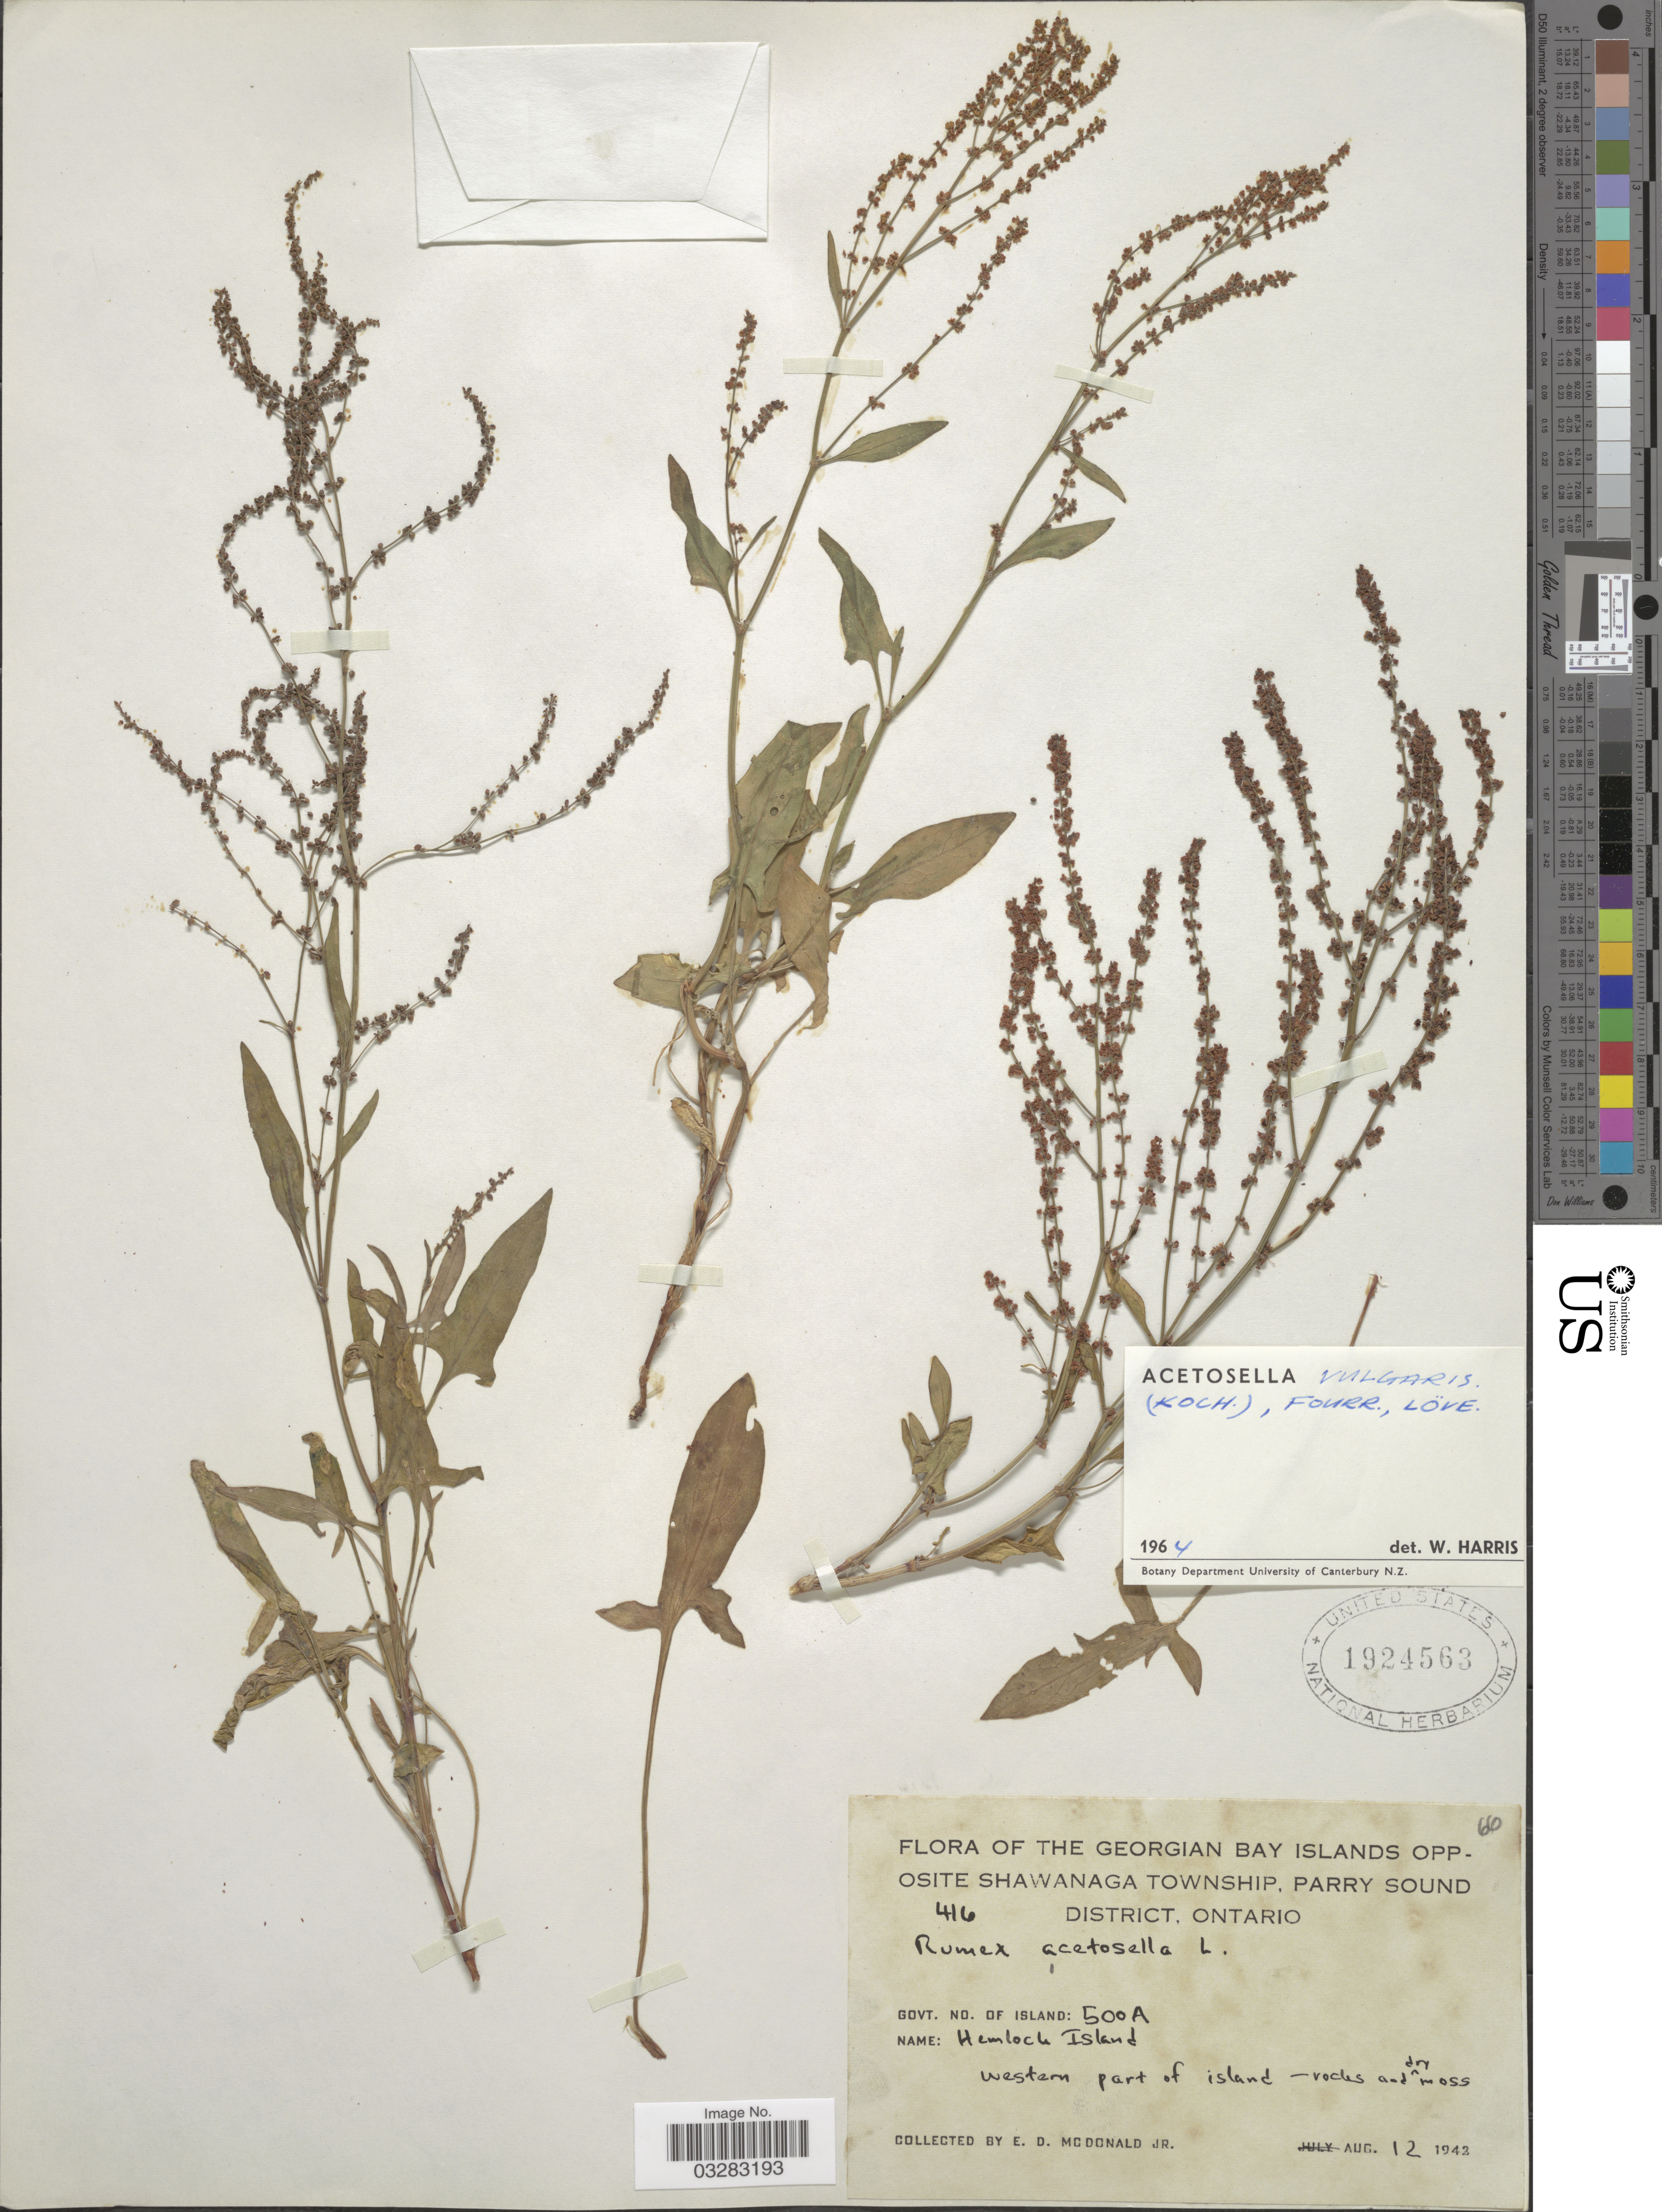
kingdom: Plantae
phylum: Tracheophyta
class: Magnoliopsida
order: Caryophyllales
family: Polygonaceae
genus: Rumex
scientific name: Rumex acetosella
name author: L.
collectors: E. D. McDonald Jr.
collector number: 416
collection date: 1943-08-12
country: Canada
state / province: Ontario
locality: Georgian Bay Islands Opposite Shawanaga Township, Parry Sound District. Govt. No. of Island: 500A. Hemlock Island. Western part of Island.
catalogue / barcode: US 1924563